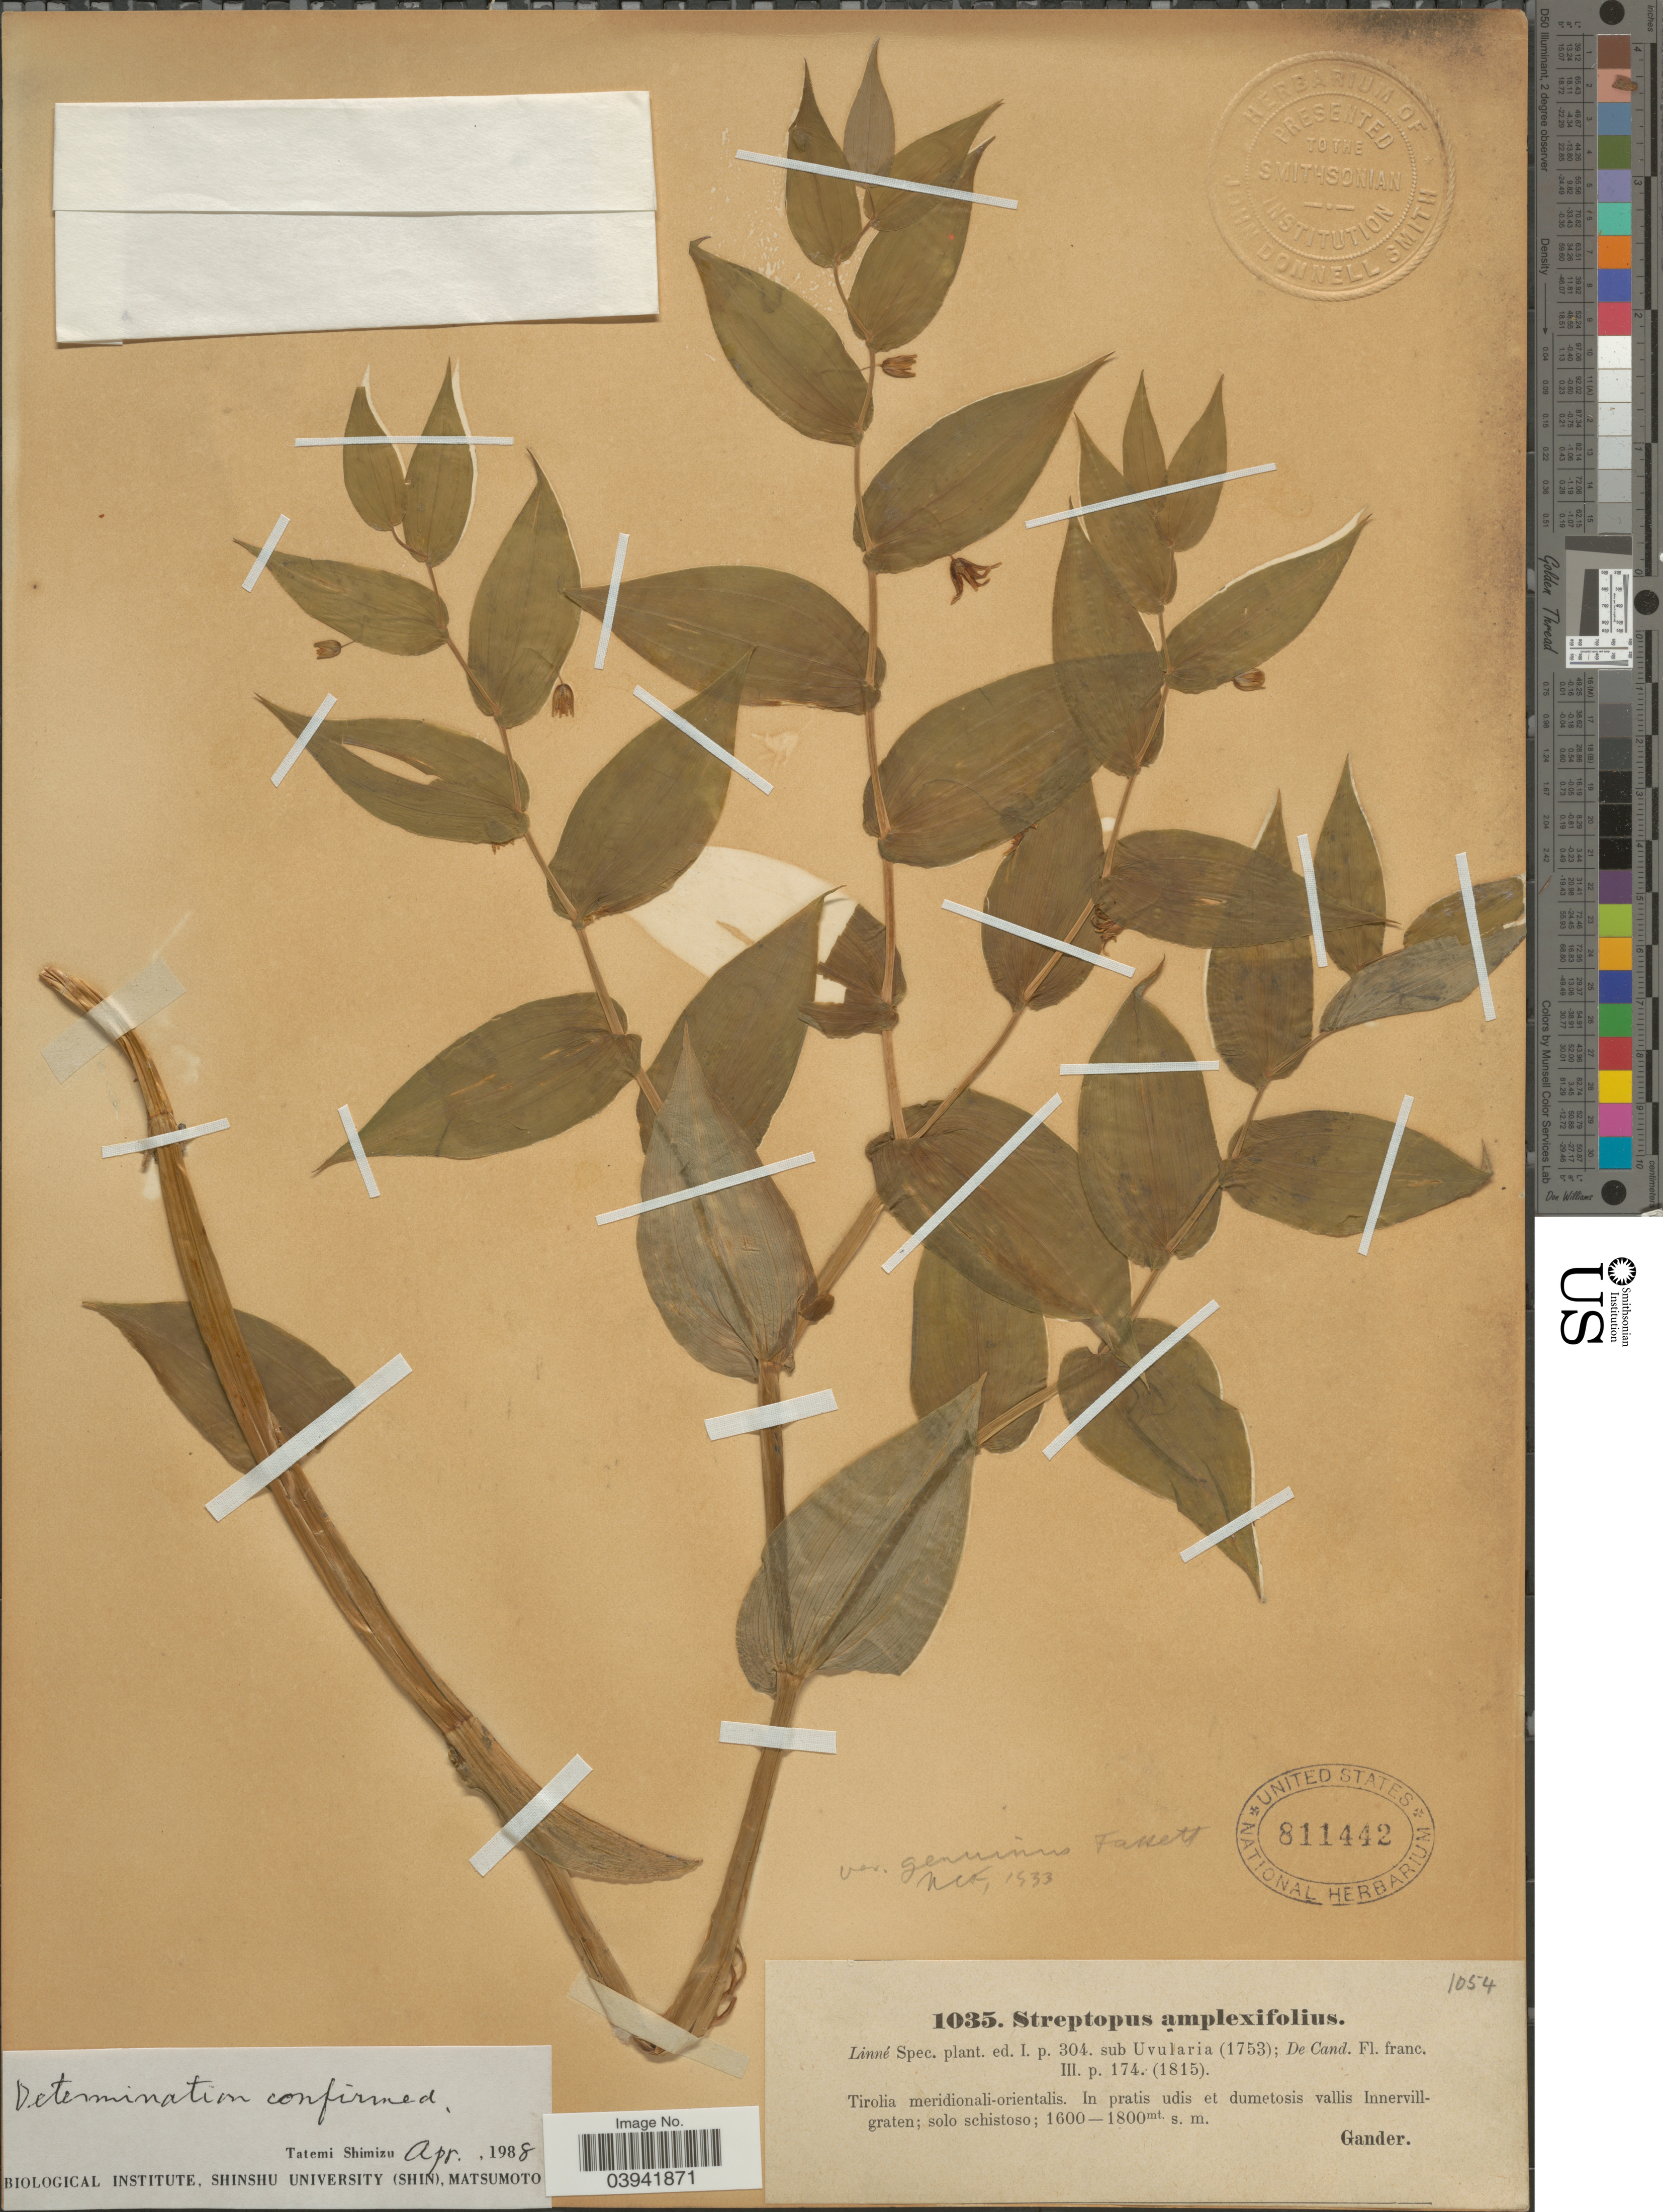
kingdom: Plantae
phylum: Tracheophyta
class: Liliopsida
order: Liliales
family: Liliaceae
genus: Streptopus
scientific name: Streptopus amplexifolius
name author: (L.) DC.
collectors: -- Gander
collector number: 1054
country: Austria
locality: Tirolia meridionali-orientalis. In pratis udis et dumetosis vallis Innervillgraten.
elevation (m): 1600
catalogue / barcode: US 811442